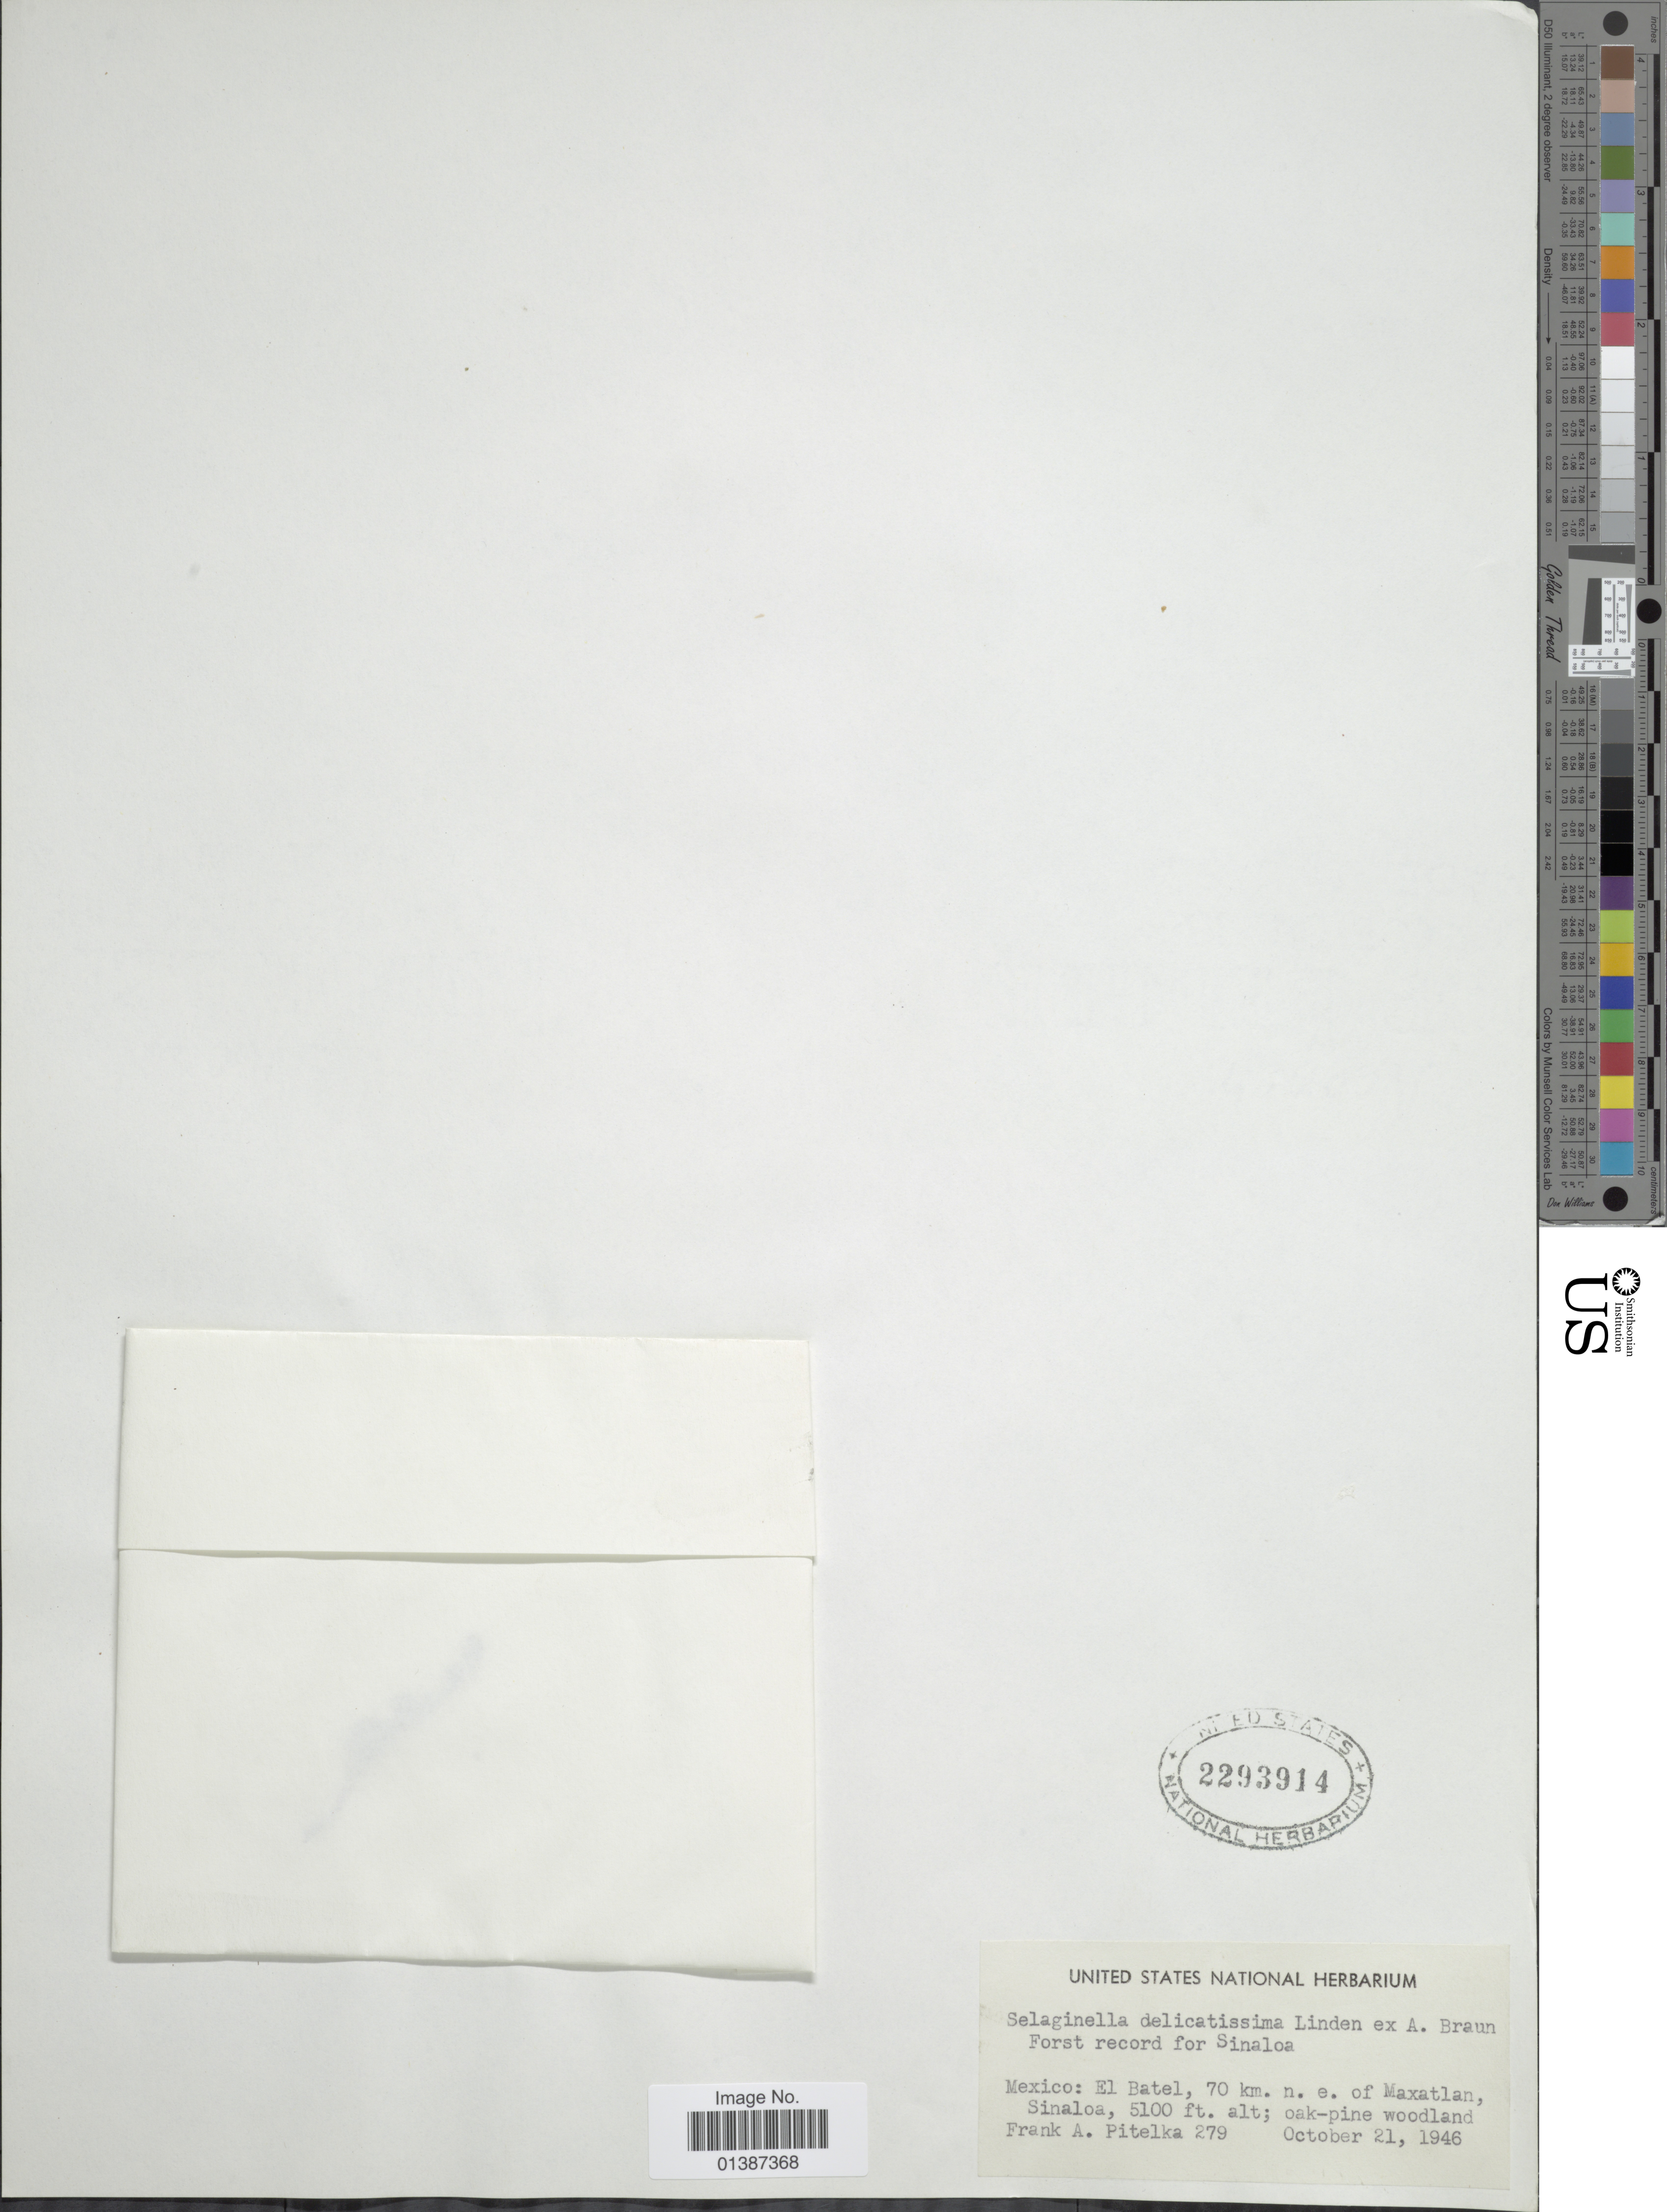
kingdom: Plantae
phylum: Tracheophyta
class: Lycopodiopsida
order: Selaginellales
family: Selaginellaceae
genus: Selaginella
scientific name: Selaginella delicatissima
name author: Linden ex A. Braun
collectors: F. Pitelka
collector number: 279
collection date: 1946-10-21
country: Mexico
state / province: Sinaloa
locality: El Batel, 70 km n.e of Maxatlan, Sinaloa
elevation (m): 1554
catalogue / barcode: US 2293914